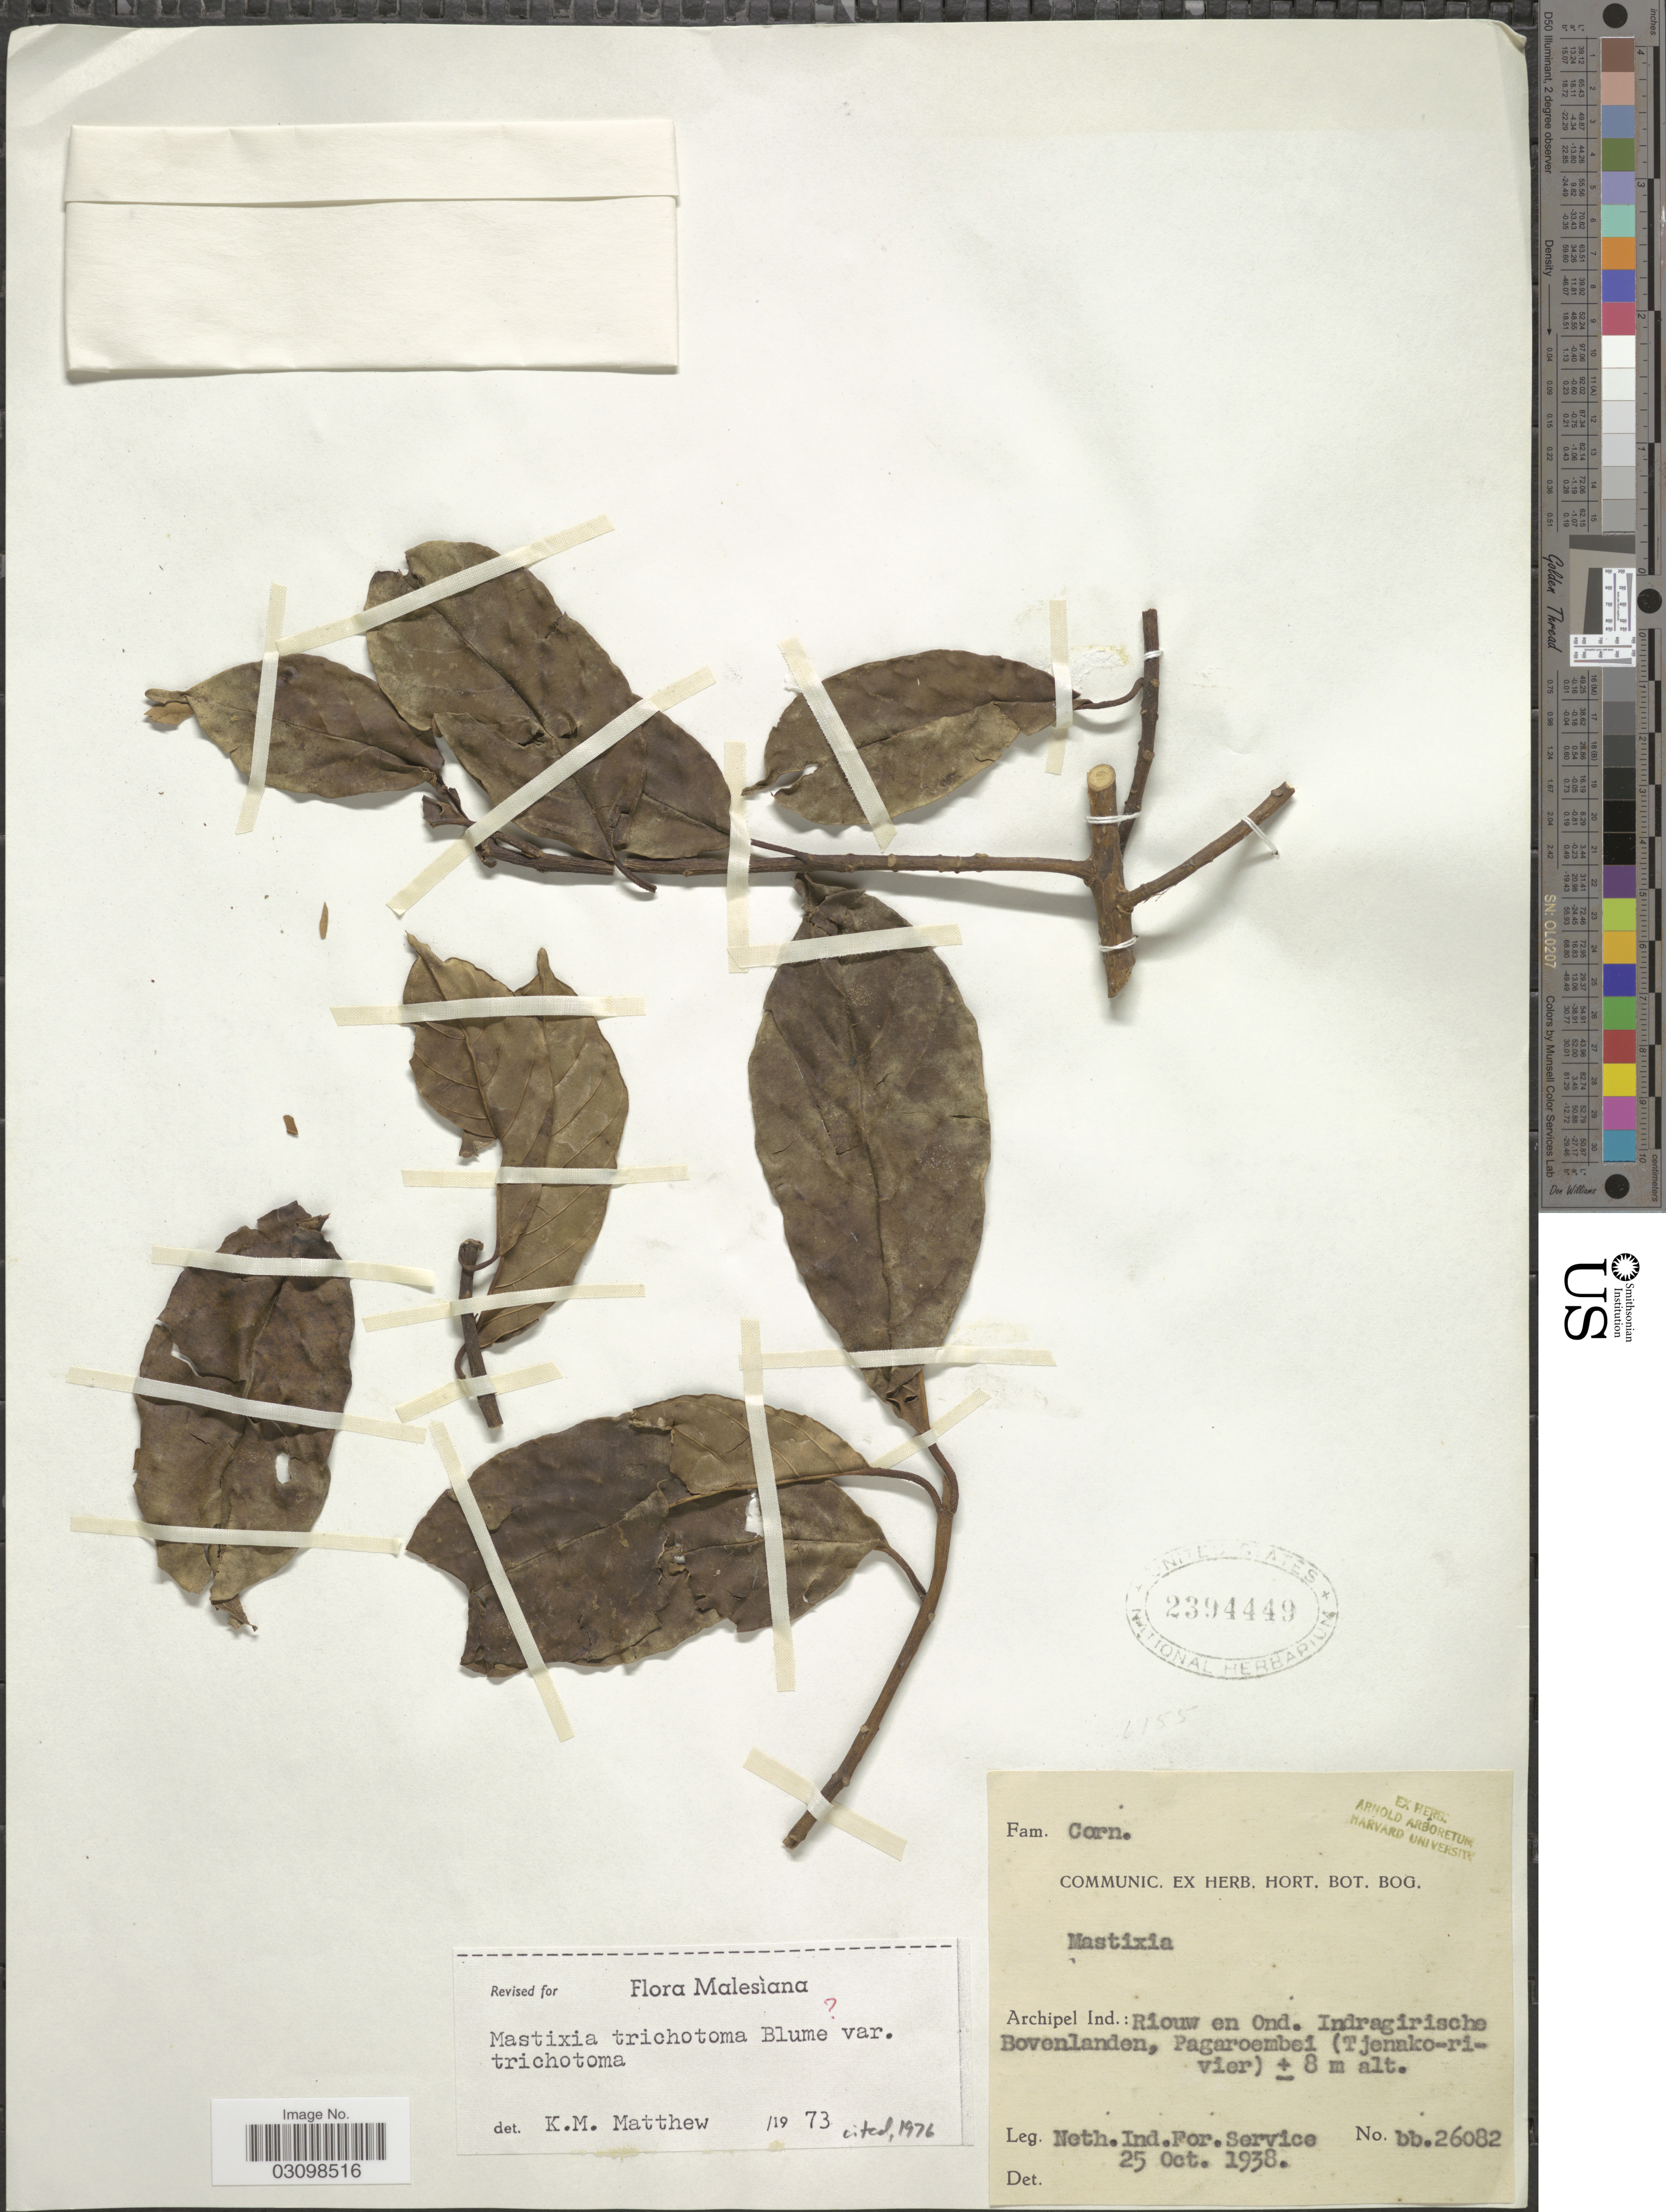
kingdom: Plantae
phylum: Tracheophyta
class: Magnoliopsida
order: Cornales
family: Nyssaceae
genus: Mastixia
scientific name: Mastixia trichotoma subsp. trichotoma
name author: Blume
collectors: Neth. Ind. For. Service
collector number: bb.26082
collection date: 1938-10-25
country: Indonesia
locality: Archipel Ind.: Riouw en Ond. Indragirische Bovenlanden, Pagaroembei (Tjenako-rivier).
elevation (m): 8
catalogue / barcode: US 2394449